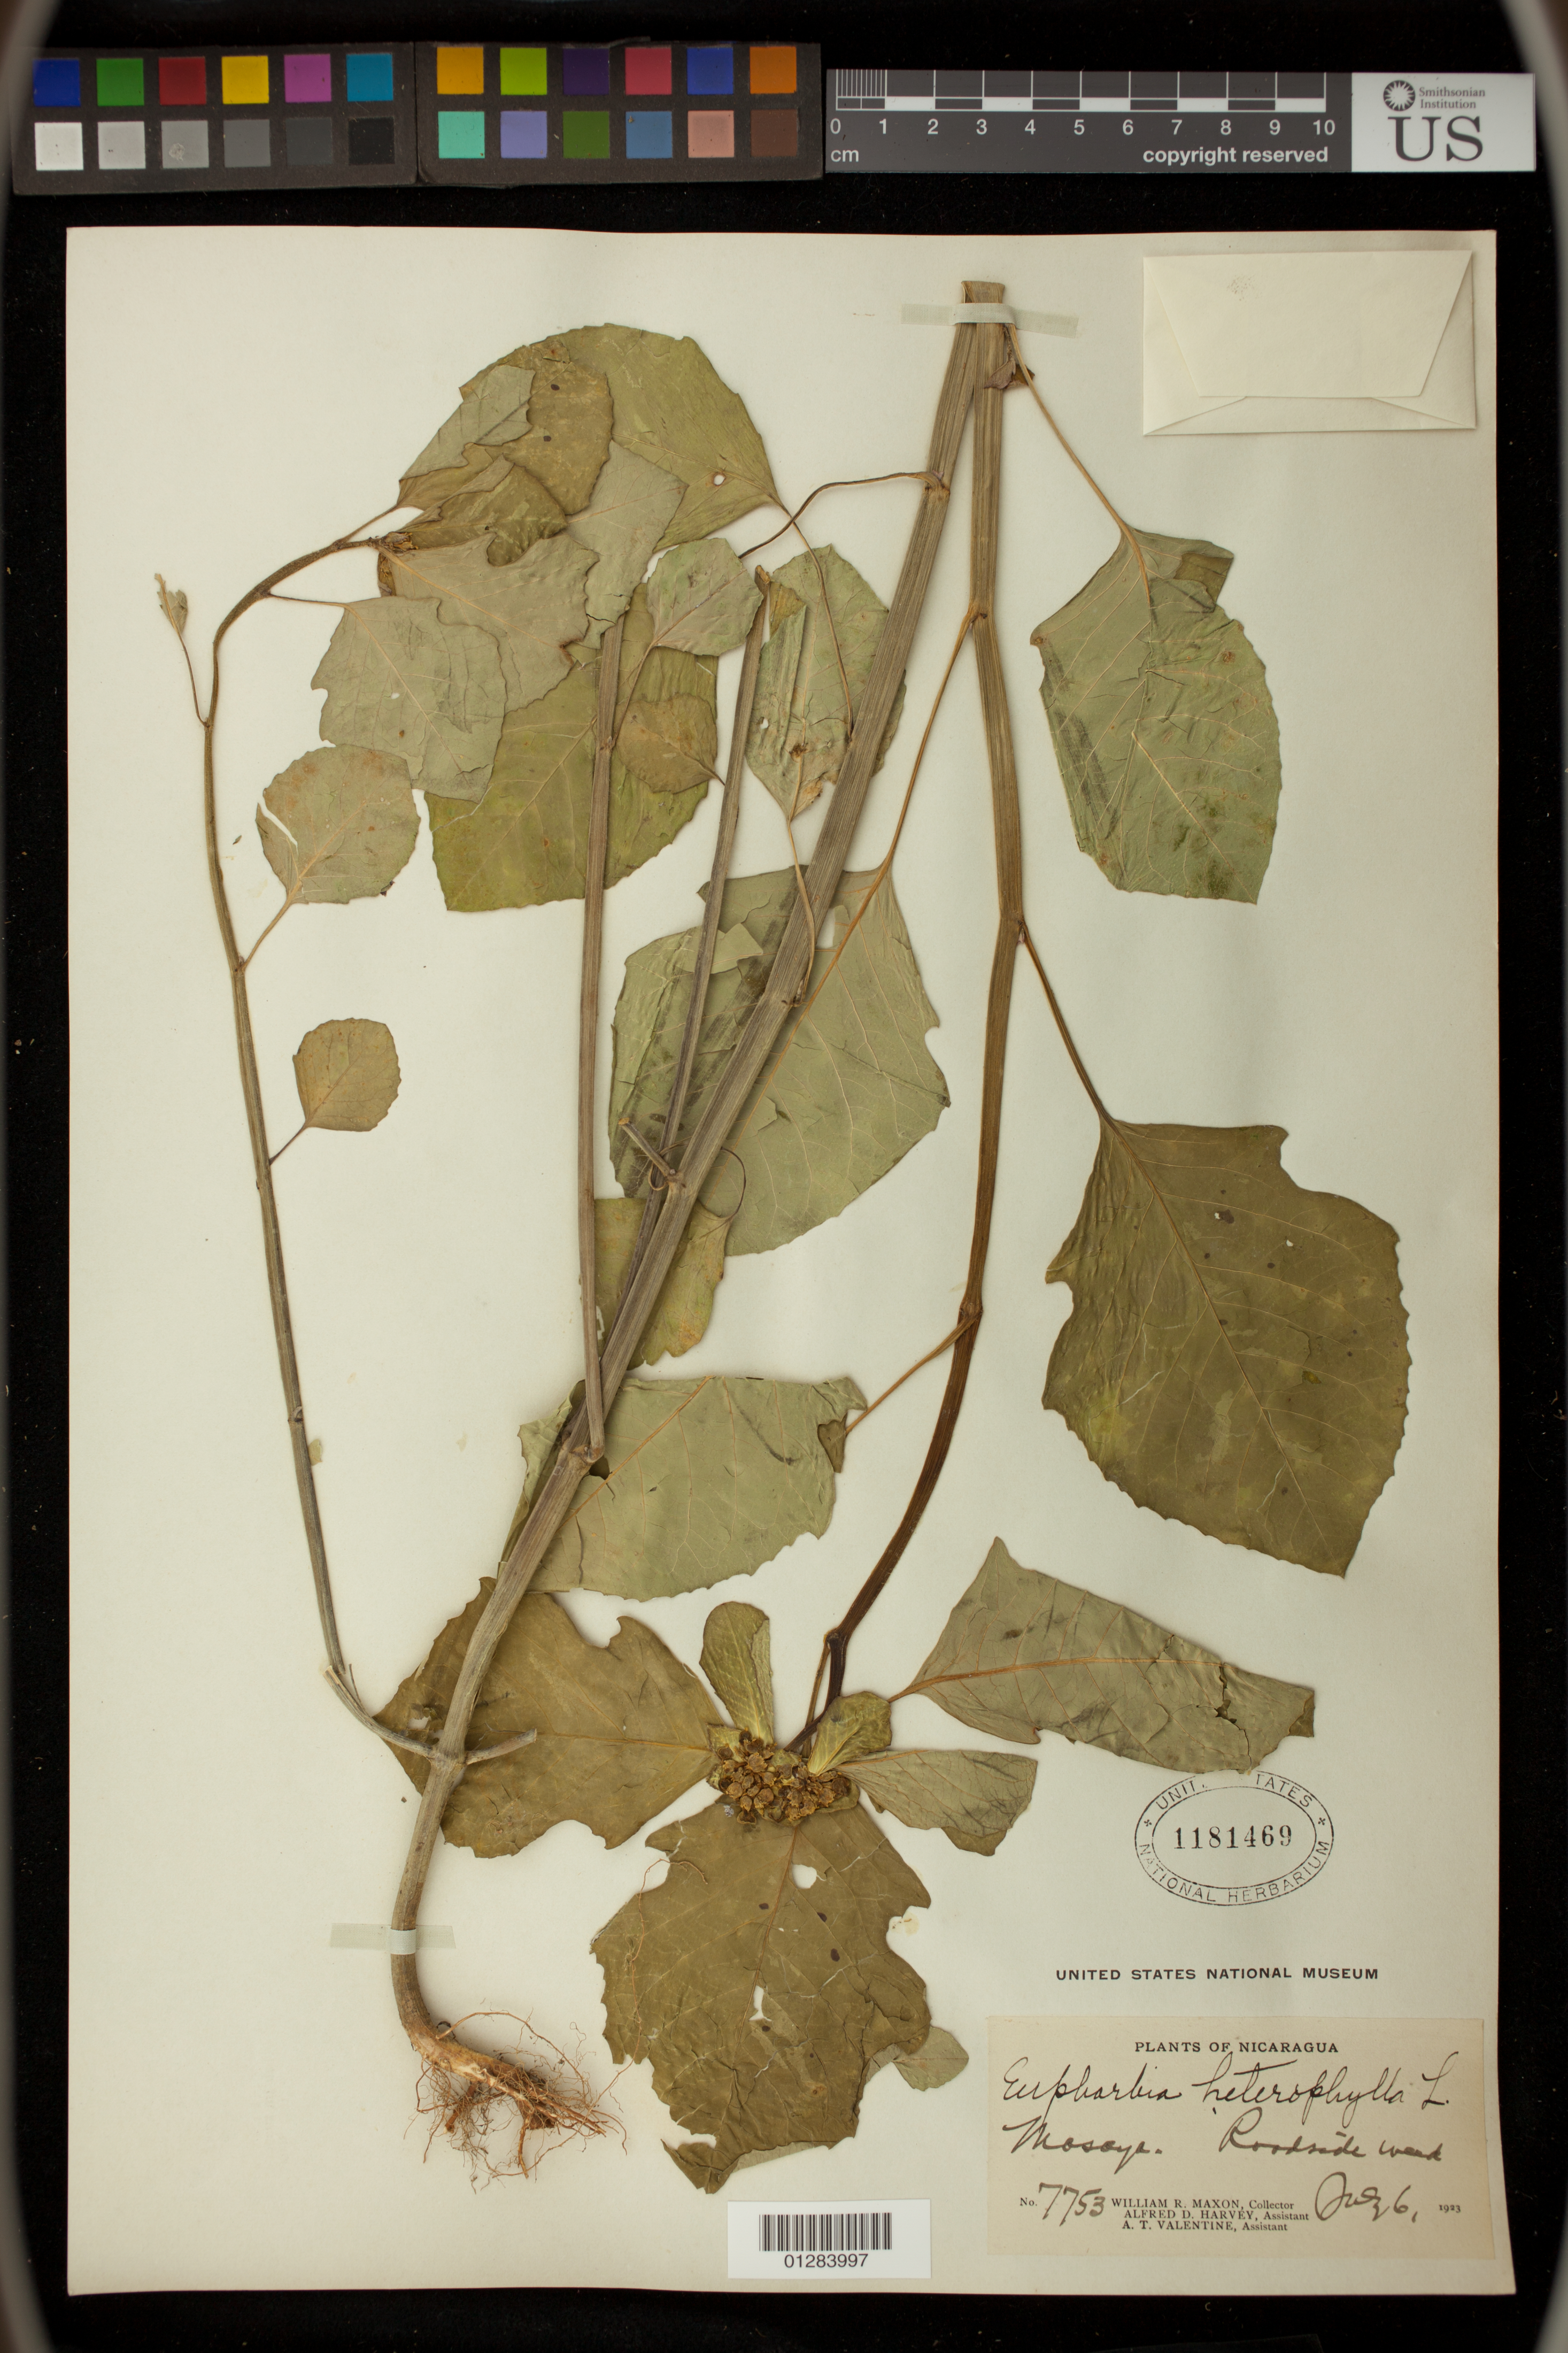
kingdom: Plantae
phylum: Tracheophyta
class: Magnoliopsida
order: Malpighiales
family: Euphorbiaceae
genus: Euphorbia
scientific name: Euphorbia heterophylla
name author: L.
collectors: W. R. Maxon, A. D. Harvey & A. Valentine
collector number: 7753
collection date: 1923-08-06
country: Nicaragua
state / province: Masaya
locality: Masaya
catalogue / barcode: US 1181469